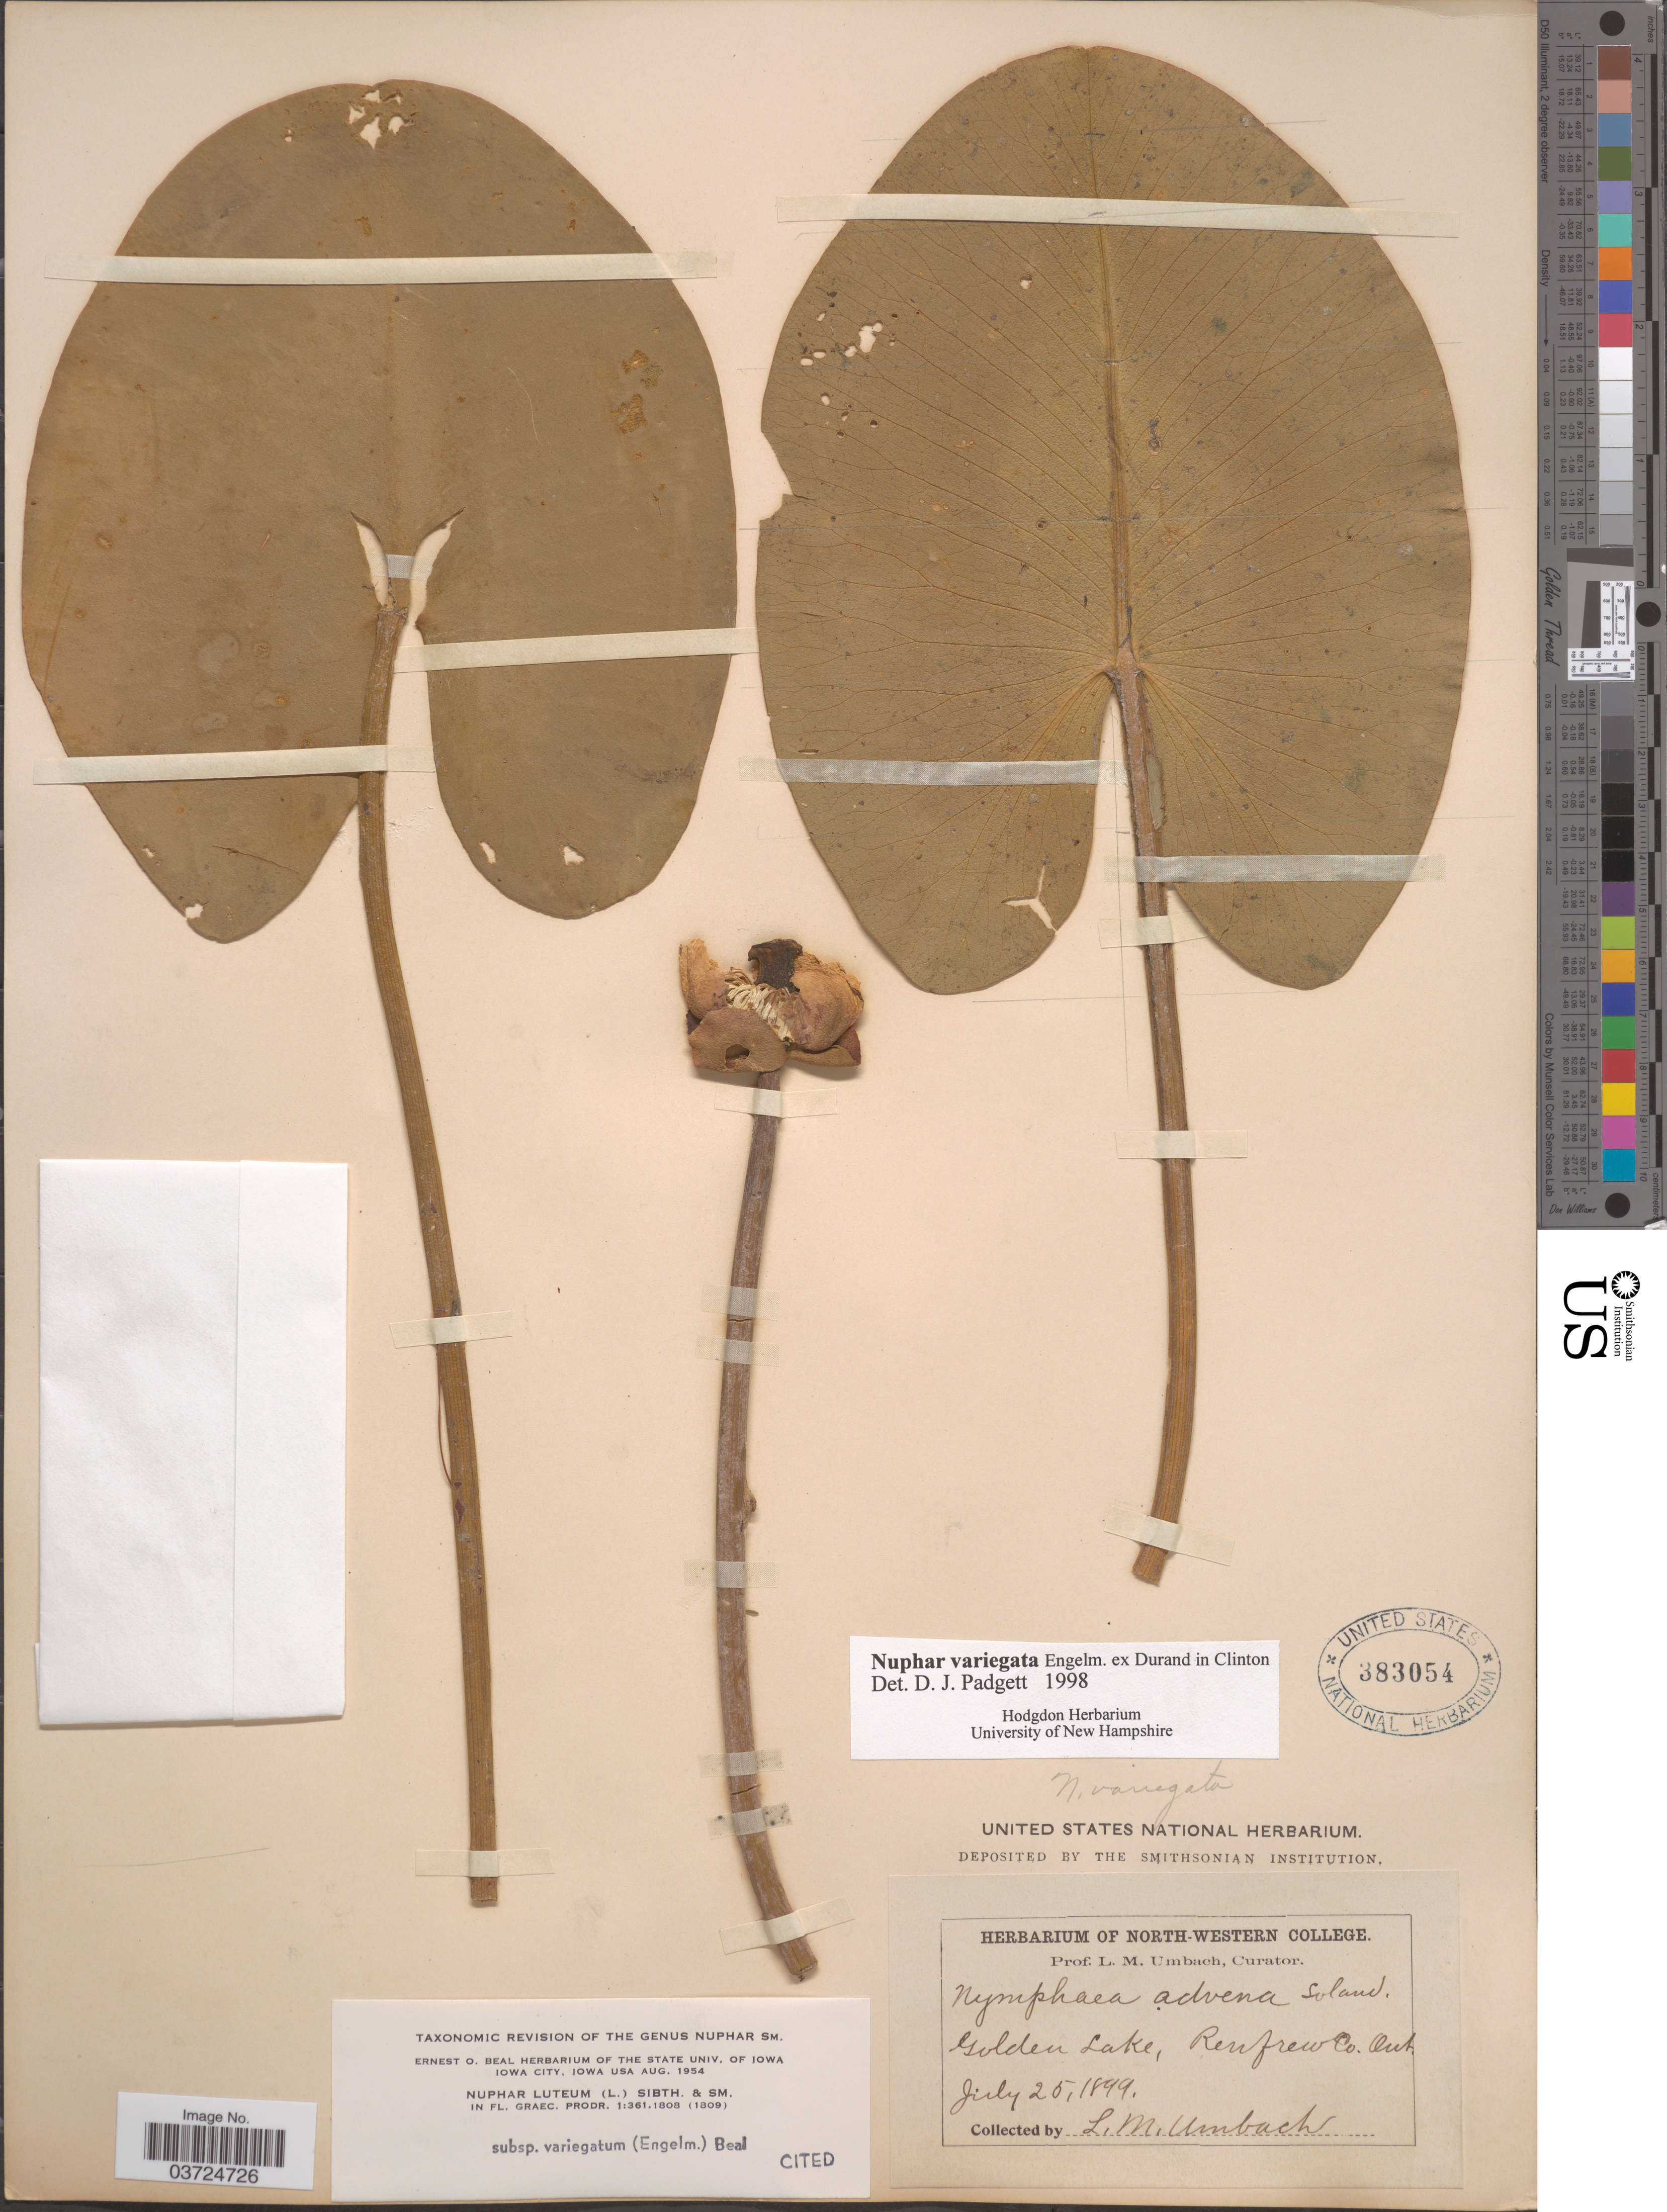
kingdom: Plantae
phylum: Tracheophyta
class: Magnoliopsida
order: Nymphaeales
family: Nymphaeaceae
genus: Nuphar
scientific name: Nuphar variegata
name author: Engelm. ex Durand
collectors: L. M. Umbach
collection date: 1899-07-25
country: Canada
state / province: Ontario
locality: Golden Lake, Renfrew Co.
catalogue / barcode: US 383054